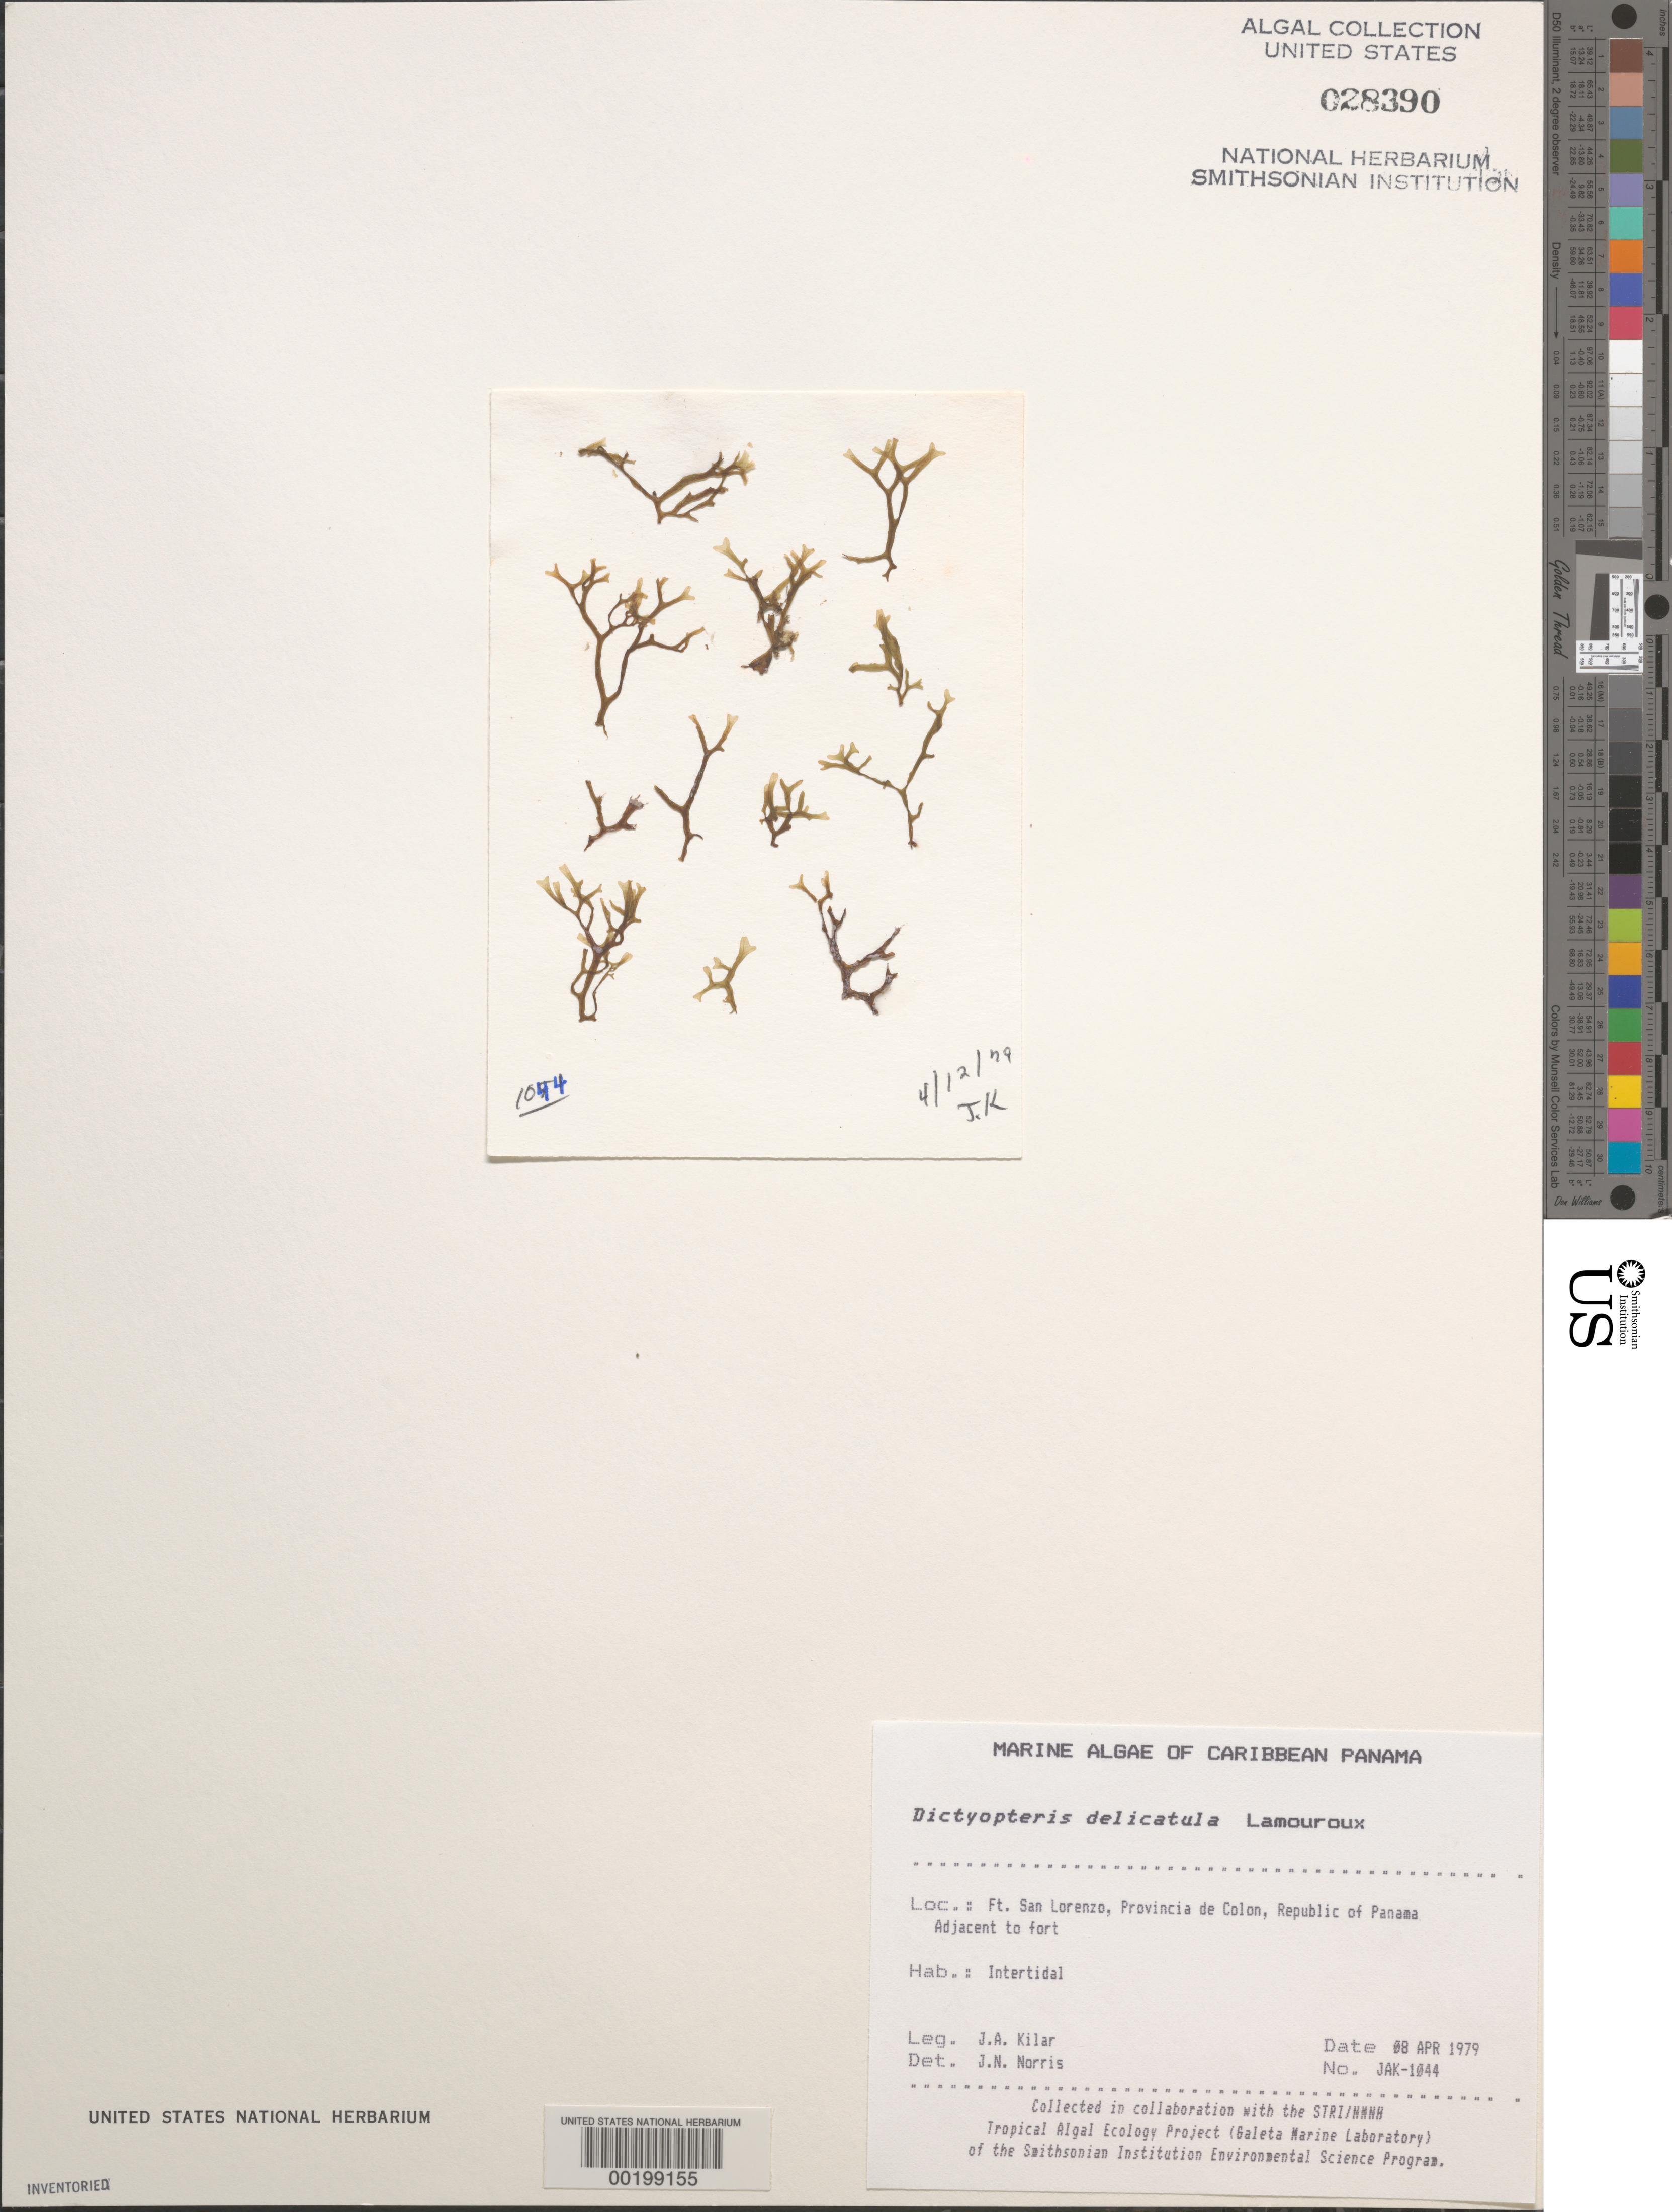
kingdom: Chromista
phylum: Ochrophyta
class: Phaeophyceae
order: Dictyotales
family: Dictyotaceae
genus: Dictyopteris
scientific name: Dictyopteris delicatula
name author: J.V.Lamouroux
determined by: Norris, James N.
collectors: J. A. Kilar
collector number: JAK-1044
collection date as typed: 08 Apr 1979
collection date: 1979-04-08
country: Panama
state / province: Colón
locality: Fort San Lorenzo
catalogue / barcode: US 28390